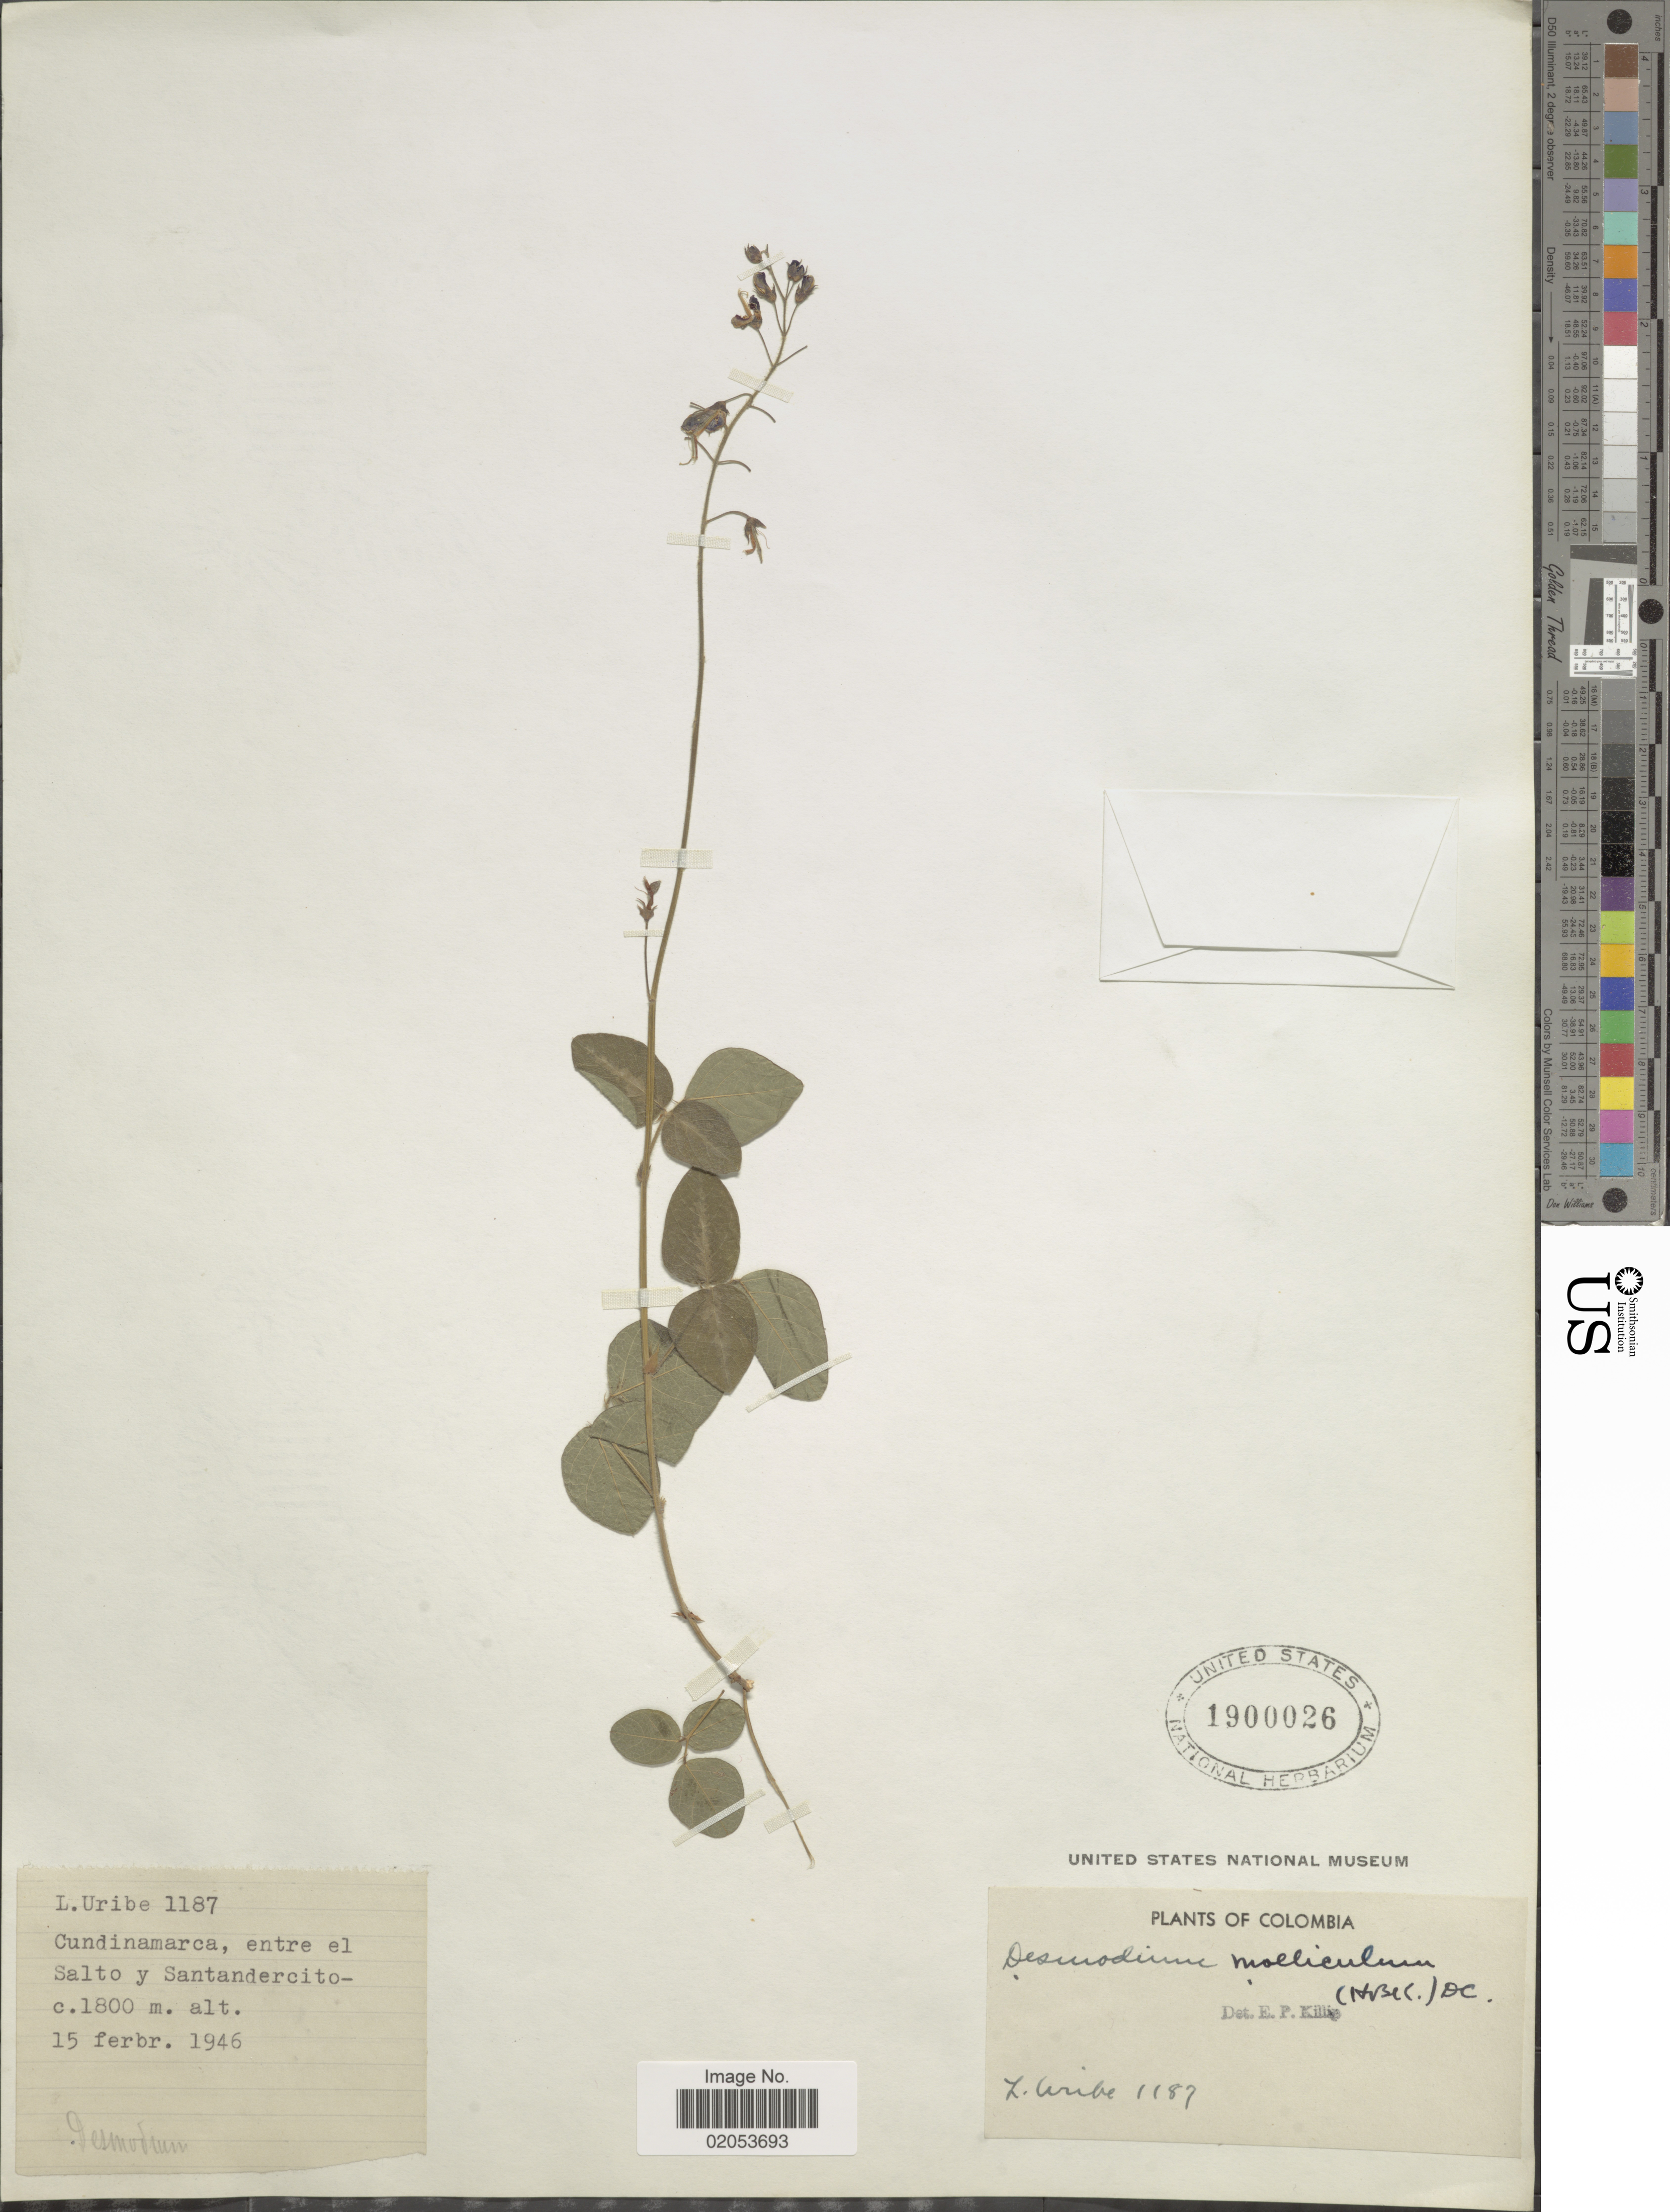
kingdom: Plantae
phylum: Tracheophyta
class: Magnoliopsida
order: Fabales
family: Fabaceae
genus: Desmodium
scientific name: Desmodium molliculum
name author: (Kunth) DC.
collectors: L. Uribe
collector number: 1187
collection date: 1946-02-15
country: Colombia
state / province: Cundinamarca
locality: Entre el Salto y Santandercito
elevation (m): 1800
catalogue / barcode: US 1900026